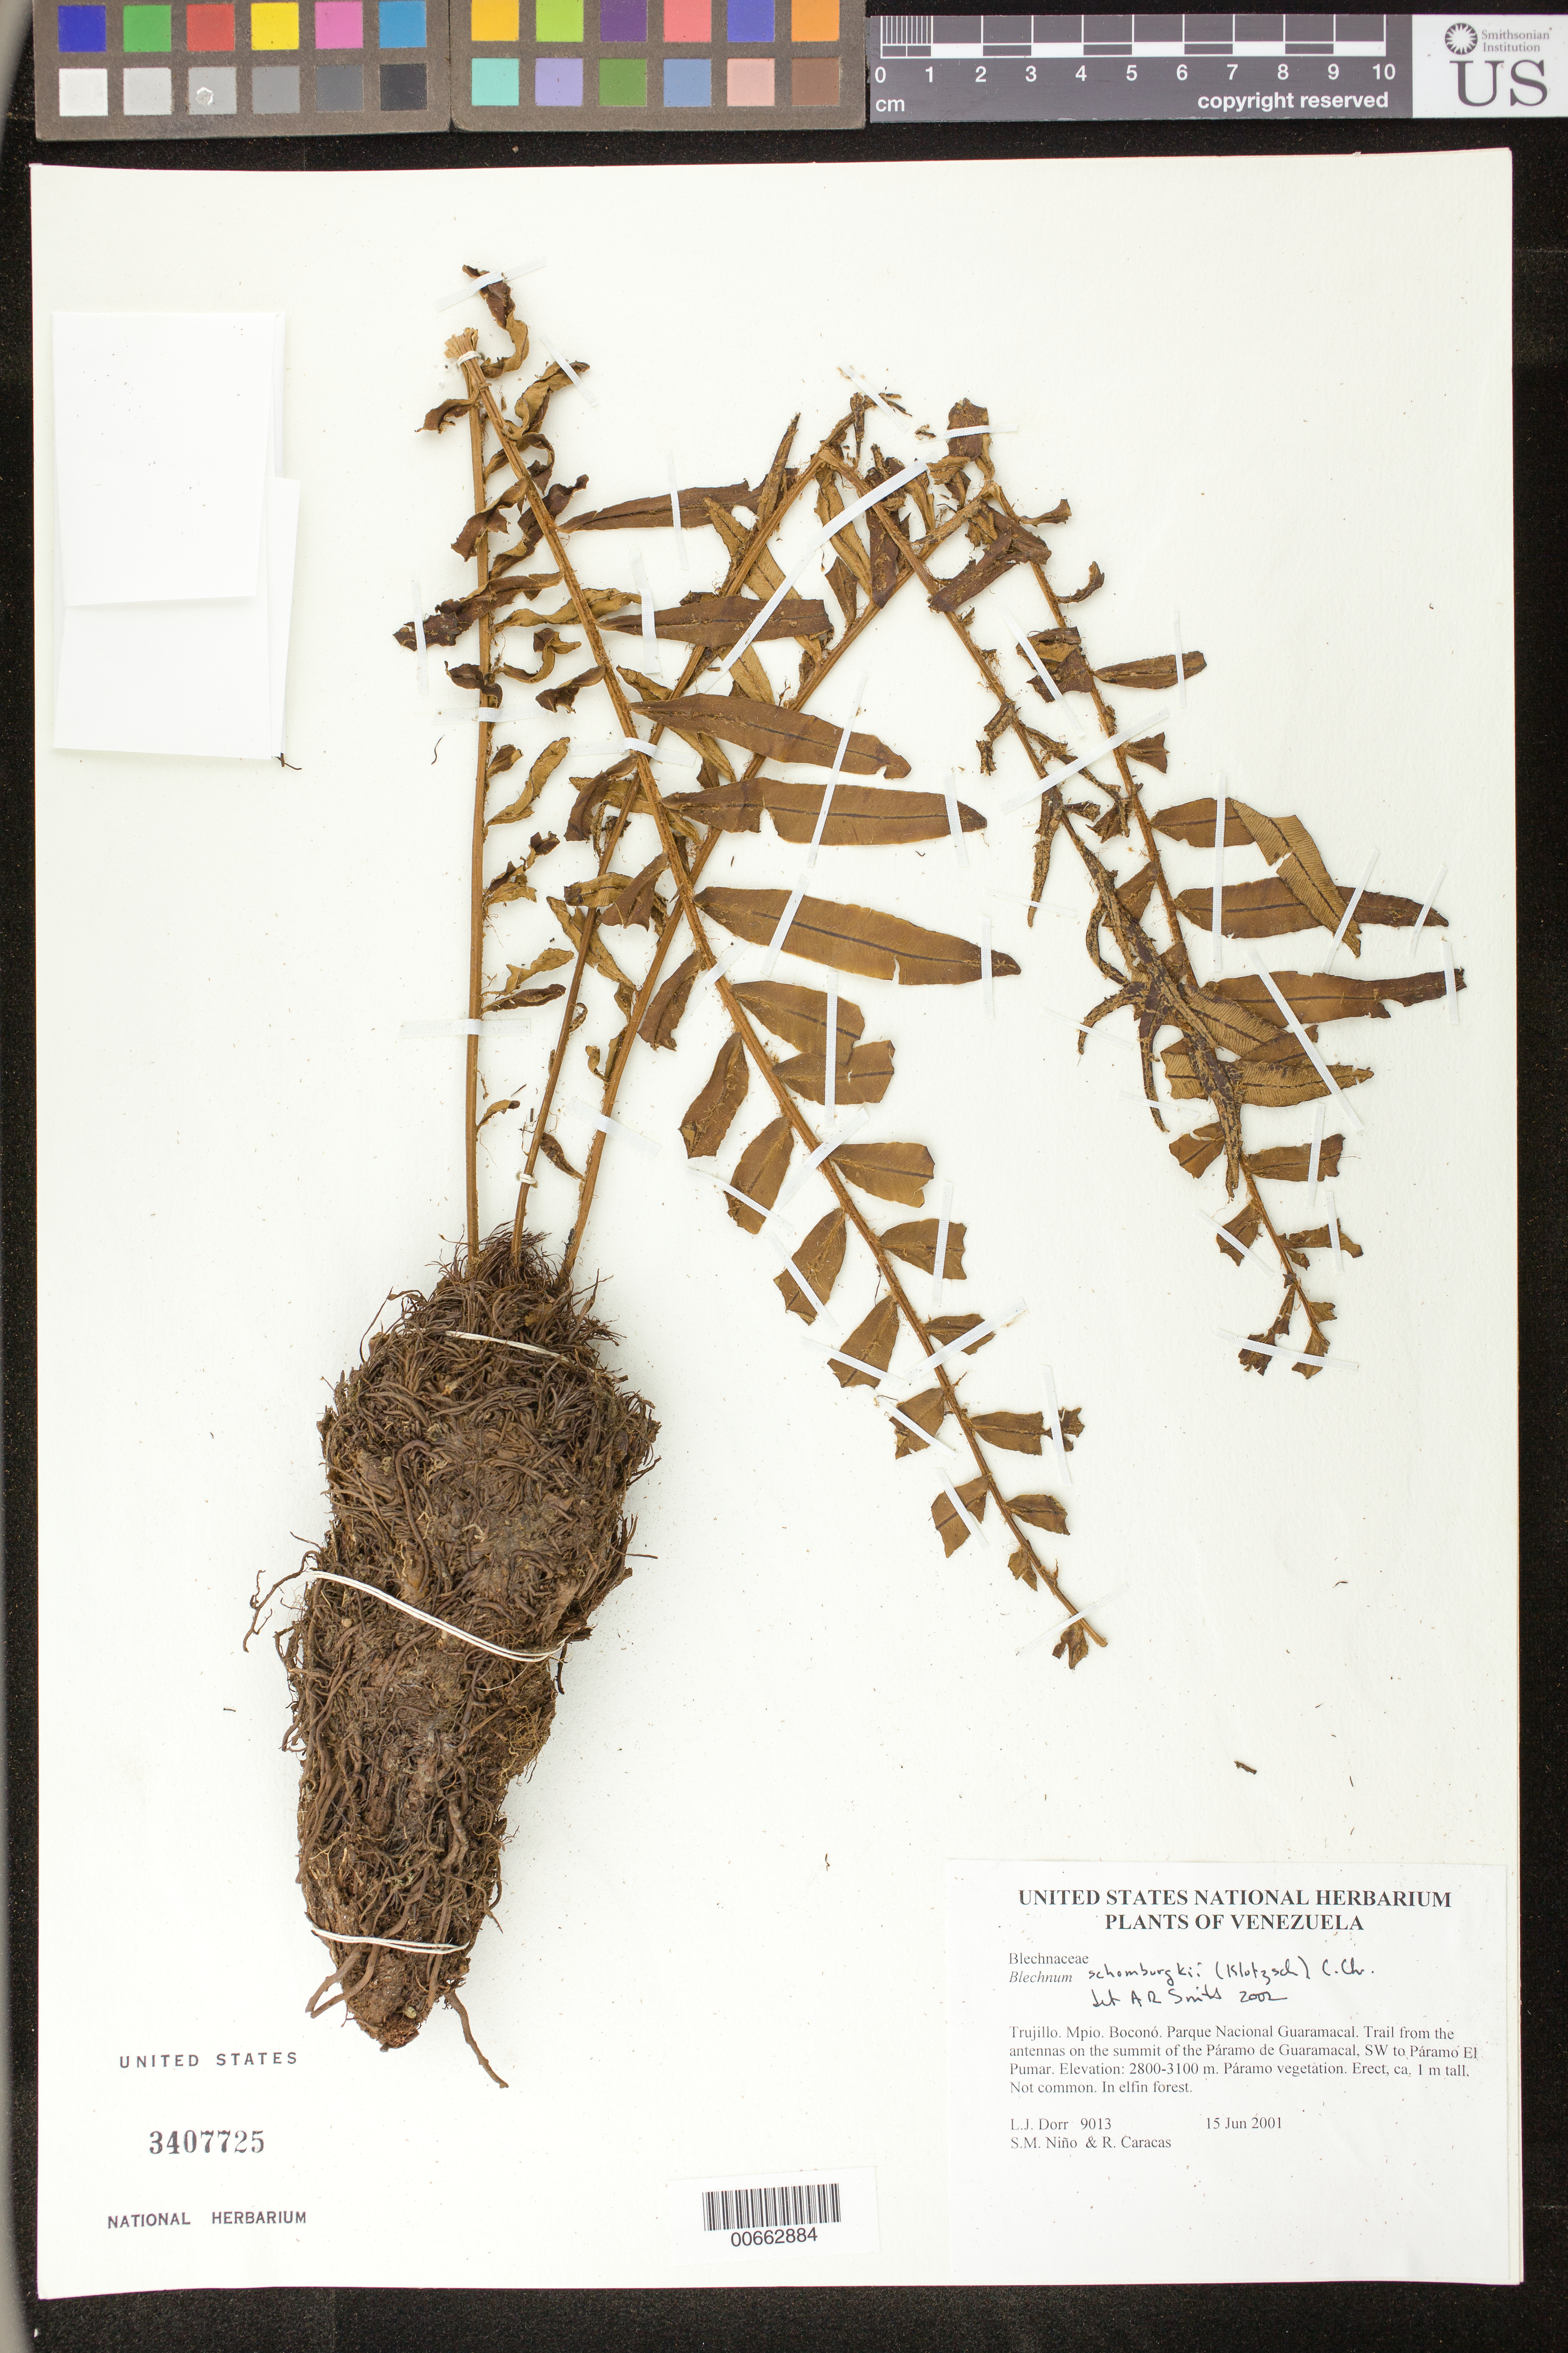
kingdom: Plantae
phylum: Tracheophyta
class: Polypodiopsida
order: Polypodiales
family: Blechnaceae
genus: Blechnum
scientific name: Blechnum schomburgkii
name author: (Klotzsch) C. Chr.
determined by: Smith, Alan R., (UC)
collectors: L. J. Dorr, S. M. Niño & R. Caracas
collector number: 9013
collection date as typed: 15 Jun 2001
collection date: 2001-06-15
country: Venezuela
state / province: Trujillo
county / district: Boconó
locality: Parque Nacional Guaramacal. Trail from the antennas on the summit of the Páramo de Guaramacal, SW to Páramo El Pumar.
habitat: Páramo vegetation.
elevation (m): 2800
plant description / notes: PORT, US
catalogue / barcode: US 3407725